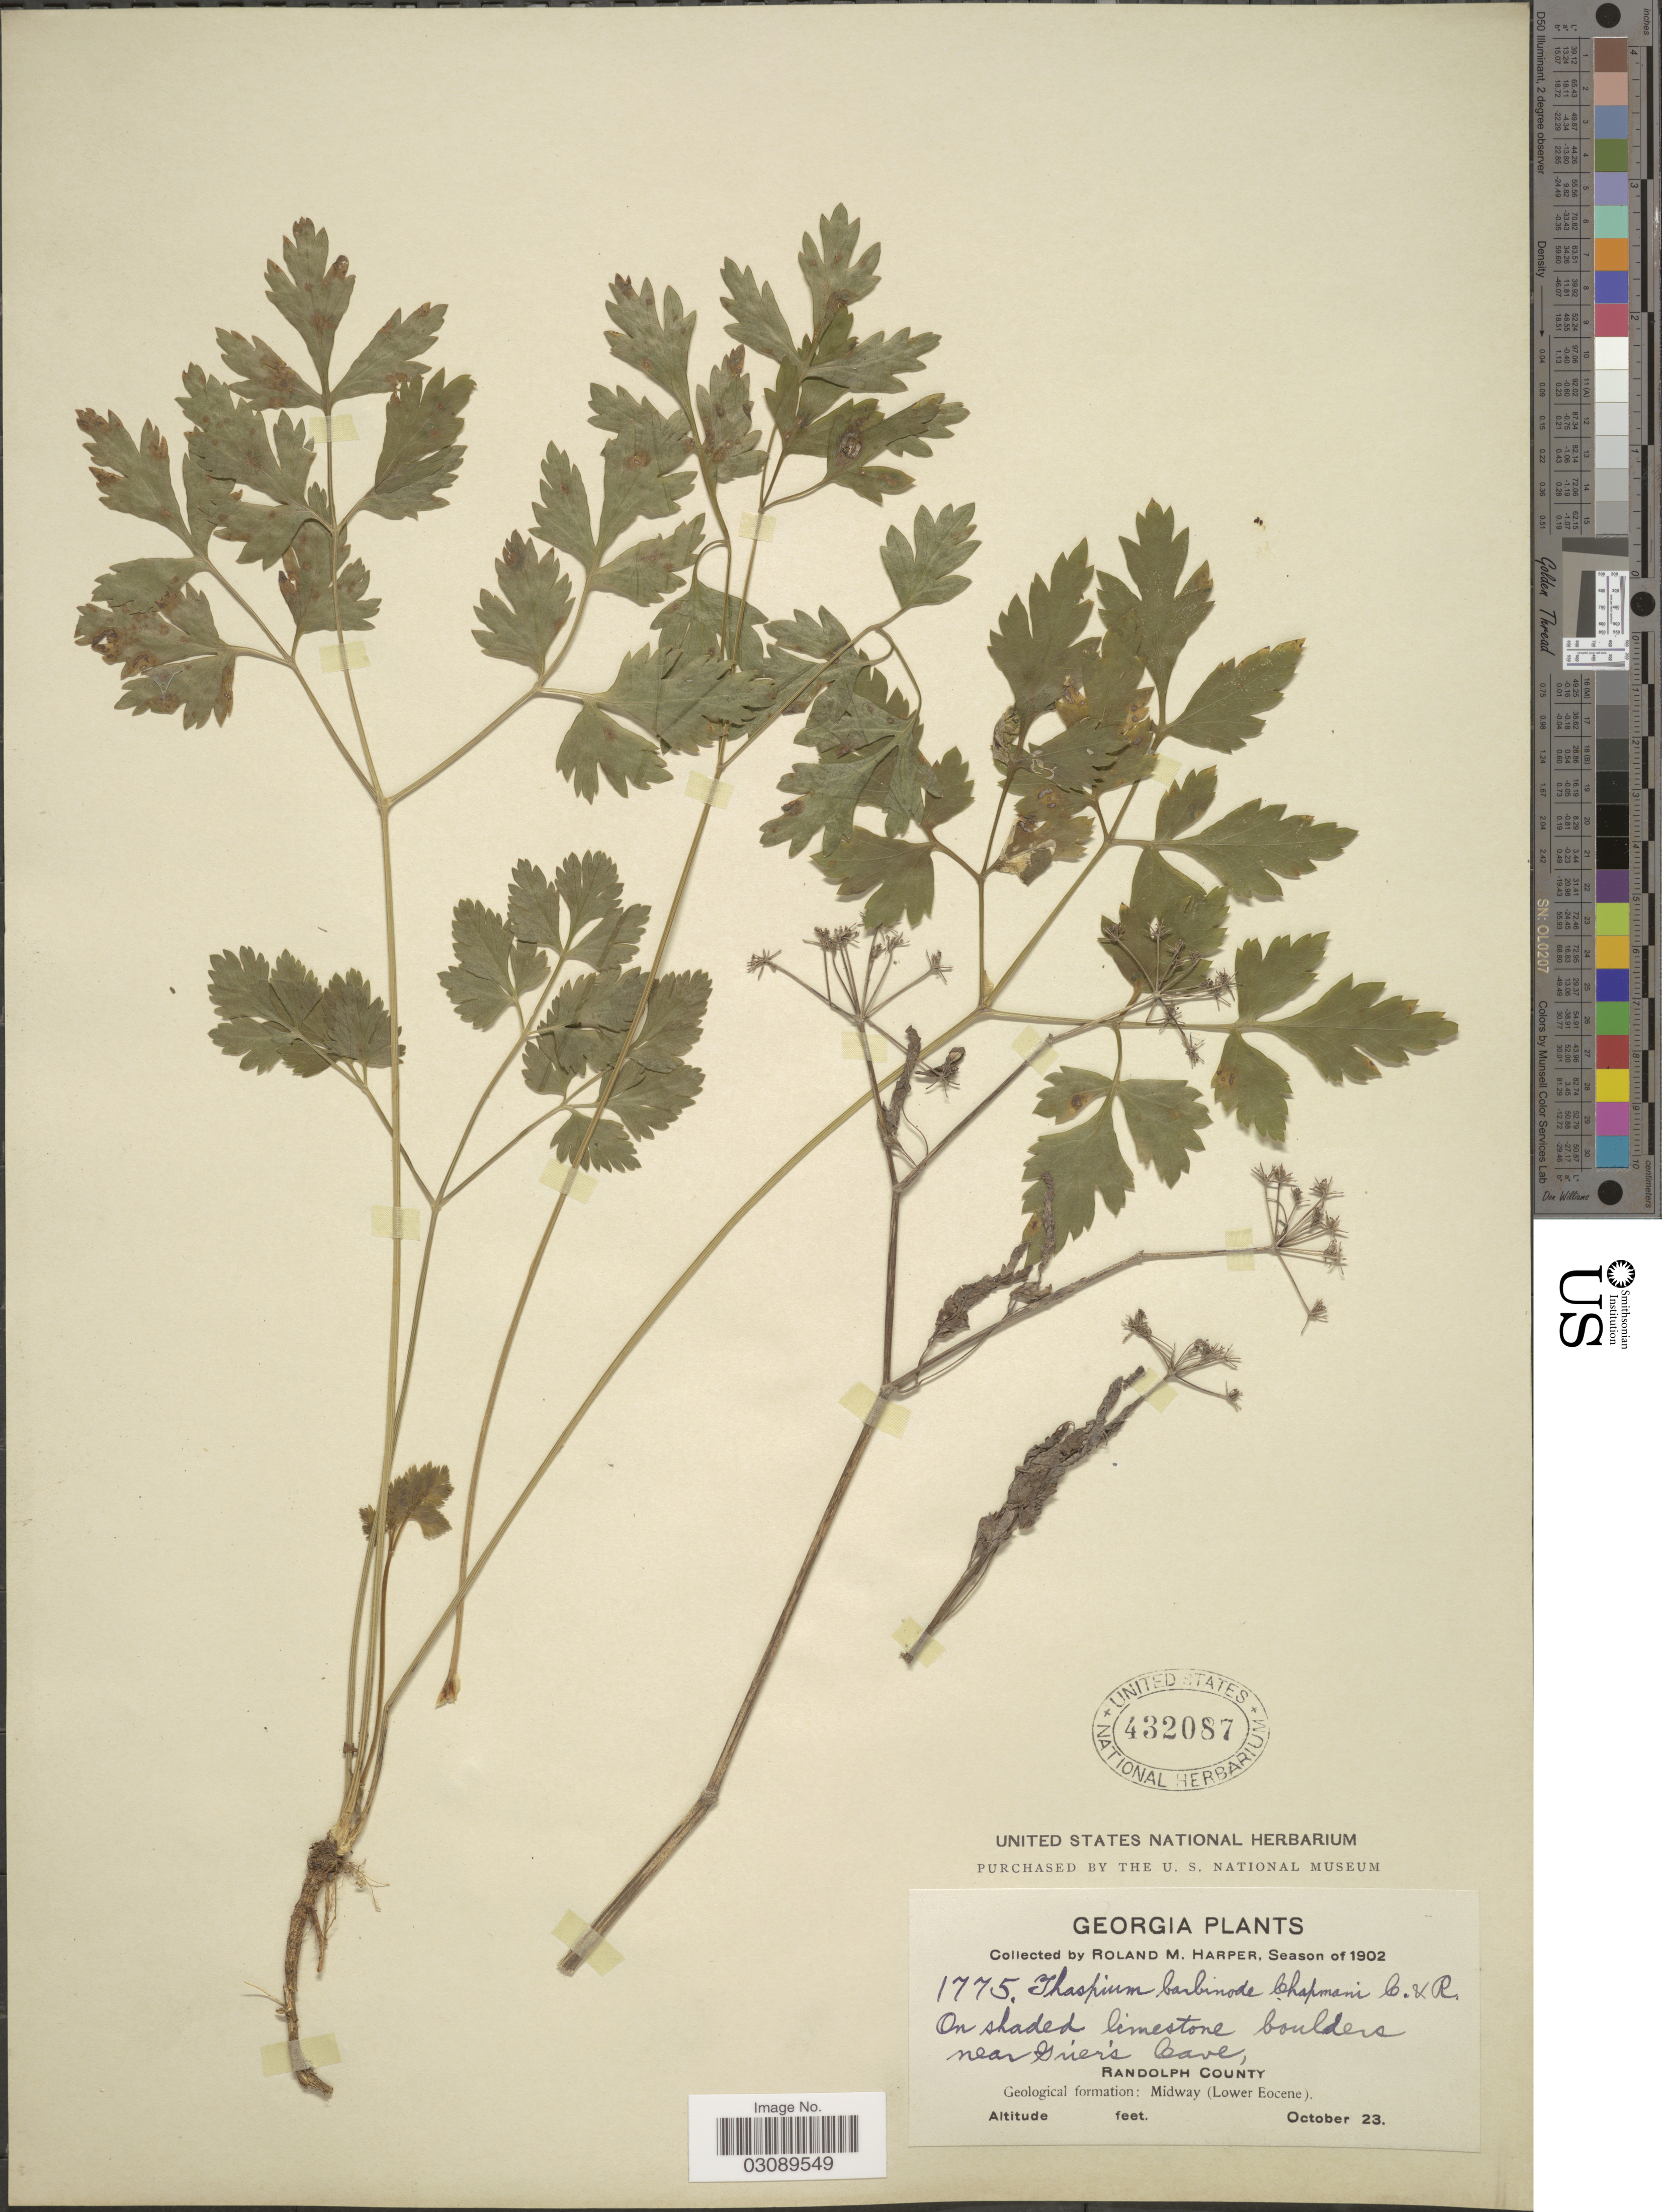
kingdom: Plantae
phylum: Tracheophyta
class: Magnoliopsida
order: Apiales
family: Apiaceae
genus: Thaspium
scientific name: Thaspium barbinode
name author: (Michx.) Nutt.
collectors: R. M. Harper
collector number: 1775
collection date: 1902-10-23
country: United States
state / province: Georgia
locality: Near Grier's Cave, Randolph County.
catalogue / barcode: US 432087